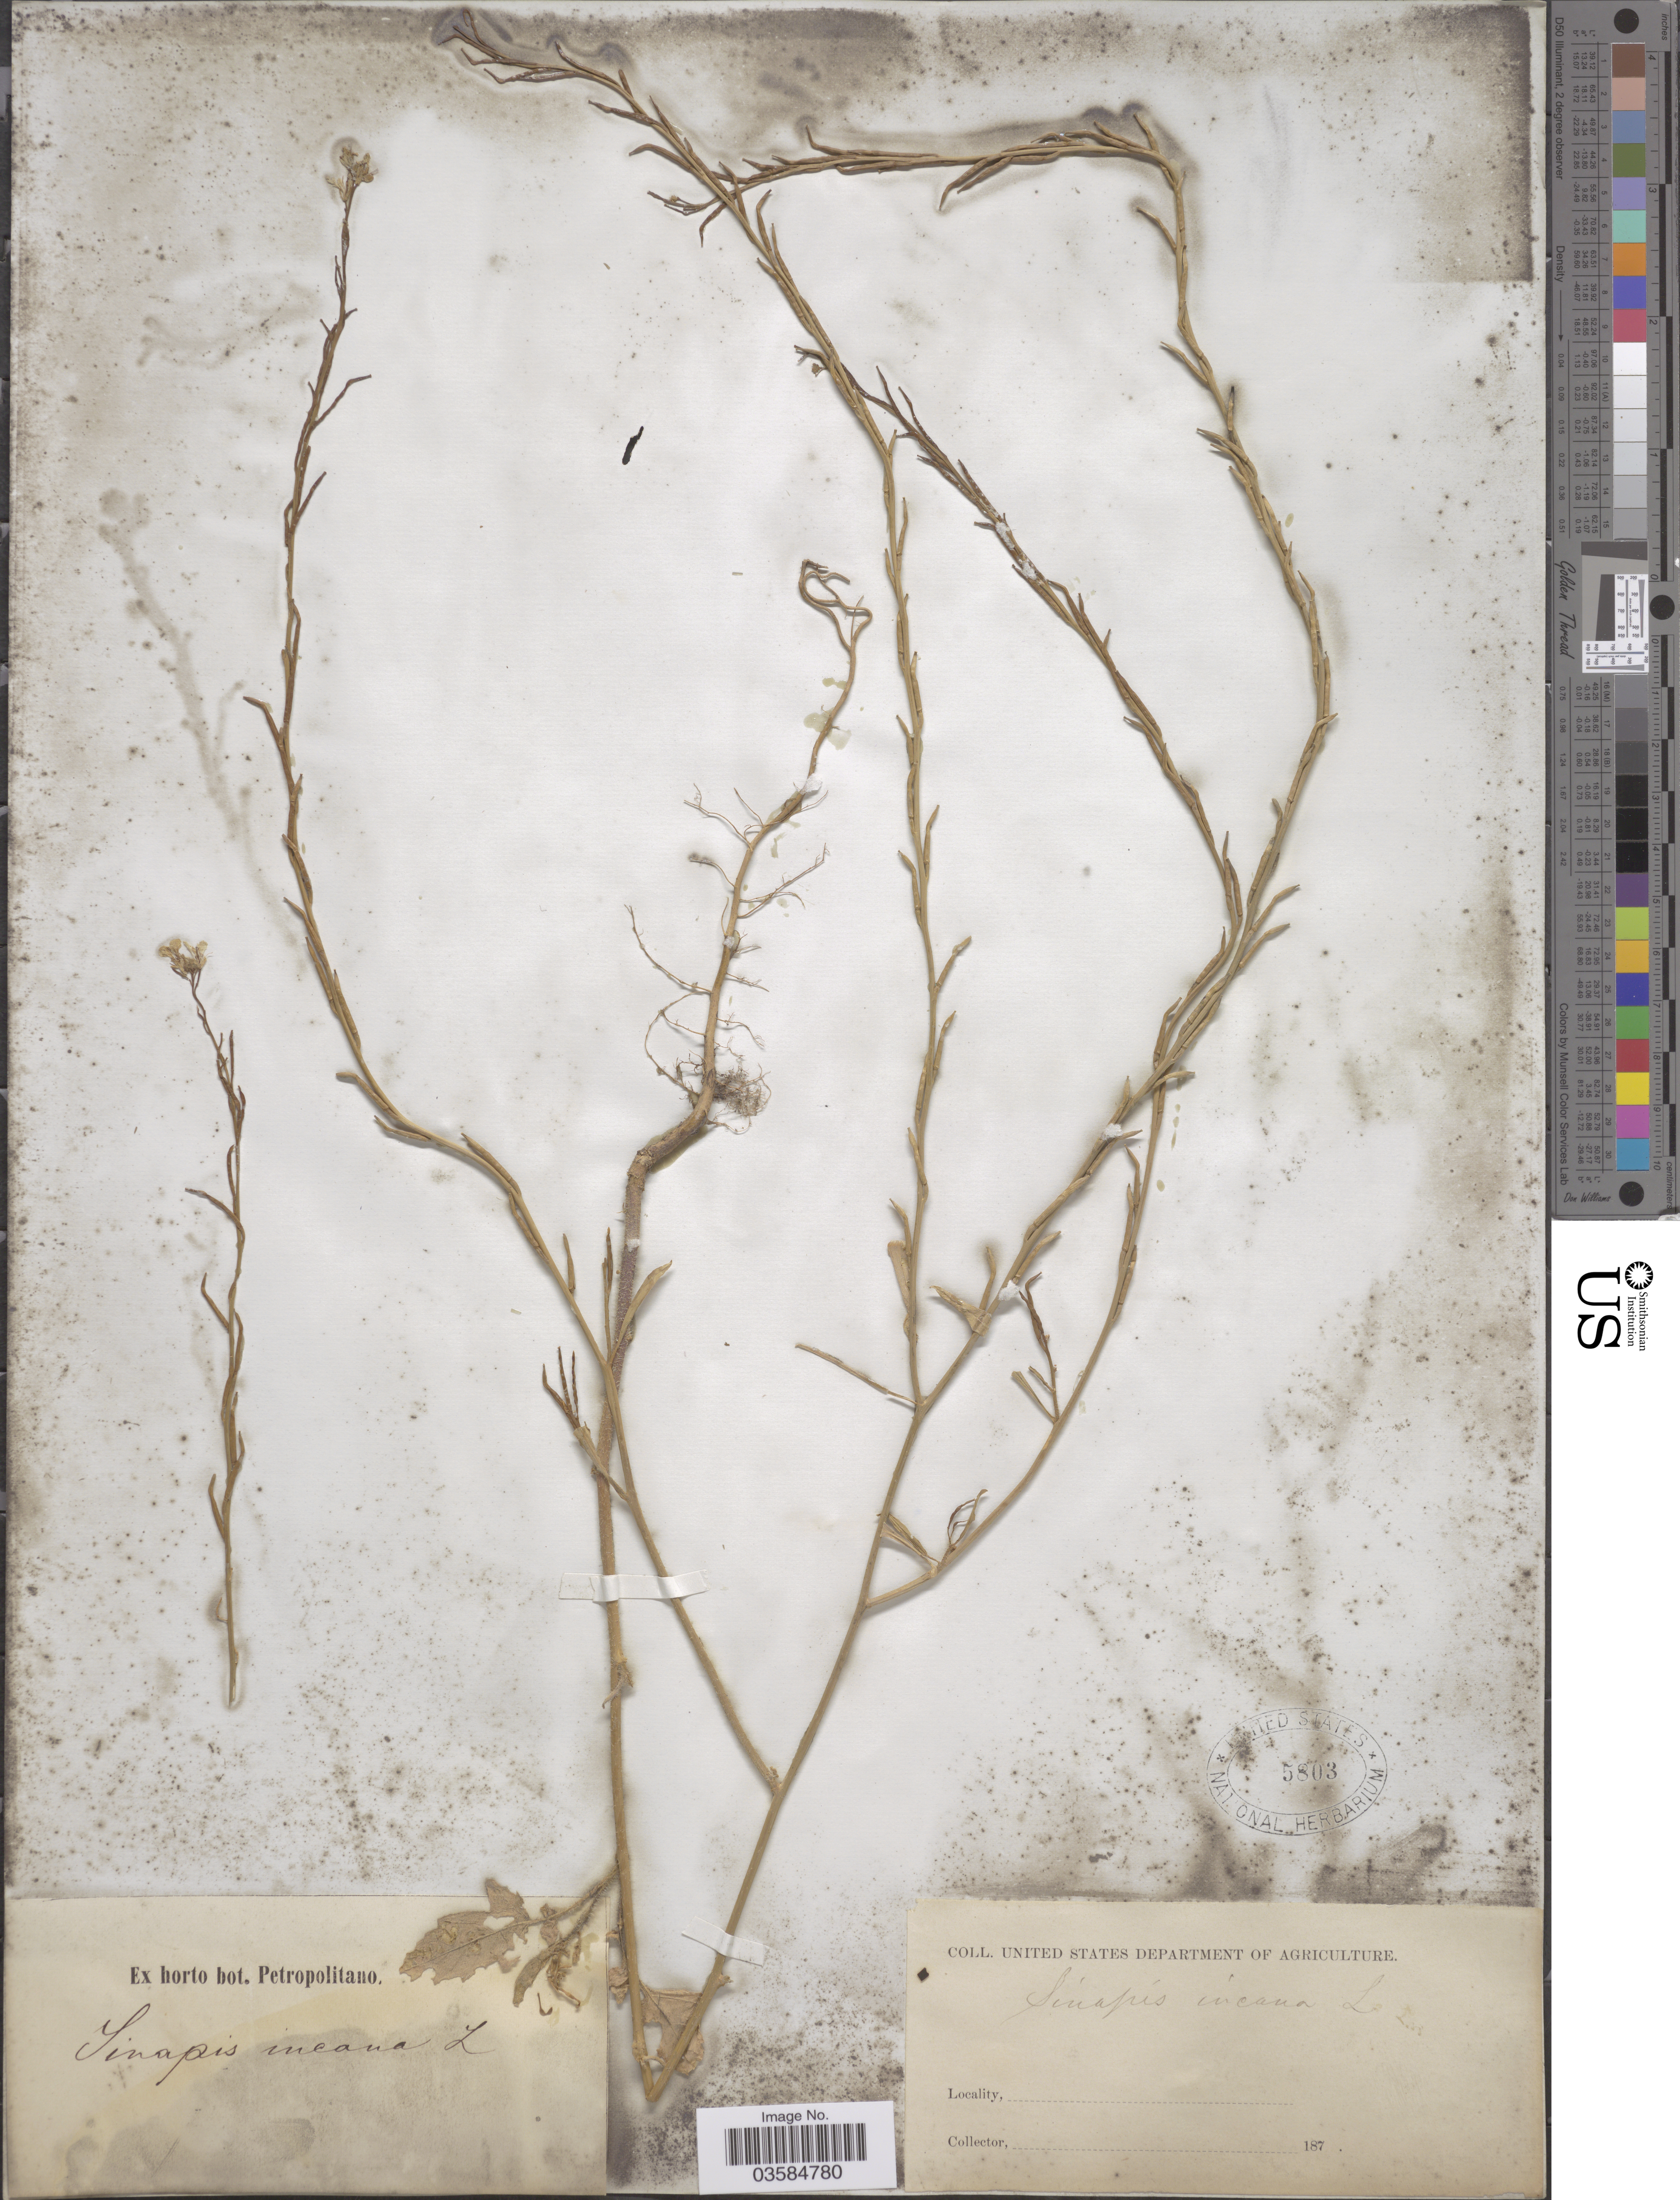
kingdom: Plantae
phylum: Tracheophyta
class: Magnoliopsida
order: Brassicales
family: Brassicaceae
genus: Hirschfeldia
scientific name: Hirschfeldia incana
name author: (L.) Lagr.-Foss.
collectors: ex Horto Bot. Petropolitano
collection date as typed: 187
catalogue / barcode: US 5803